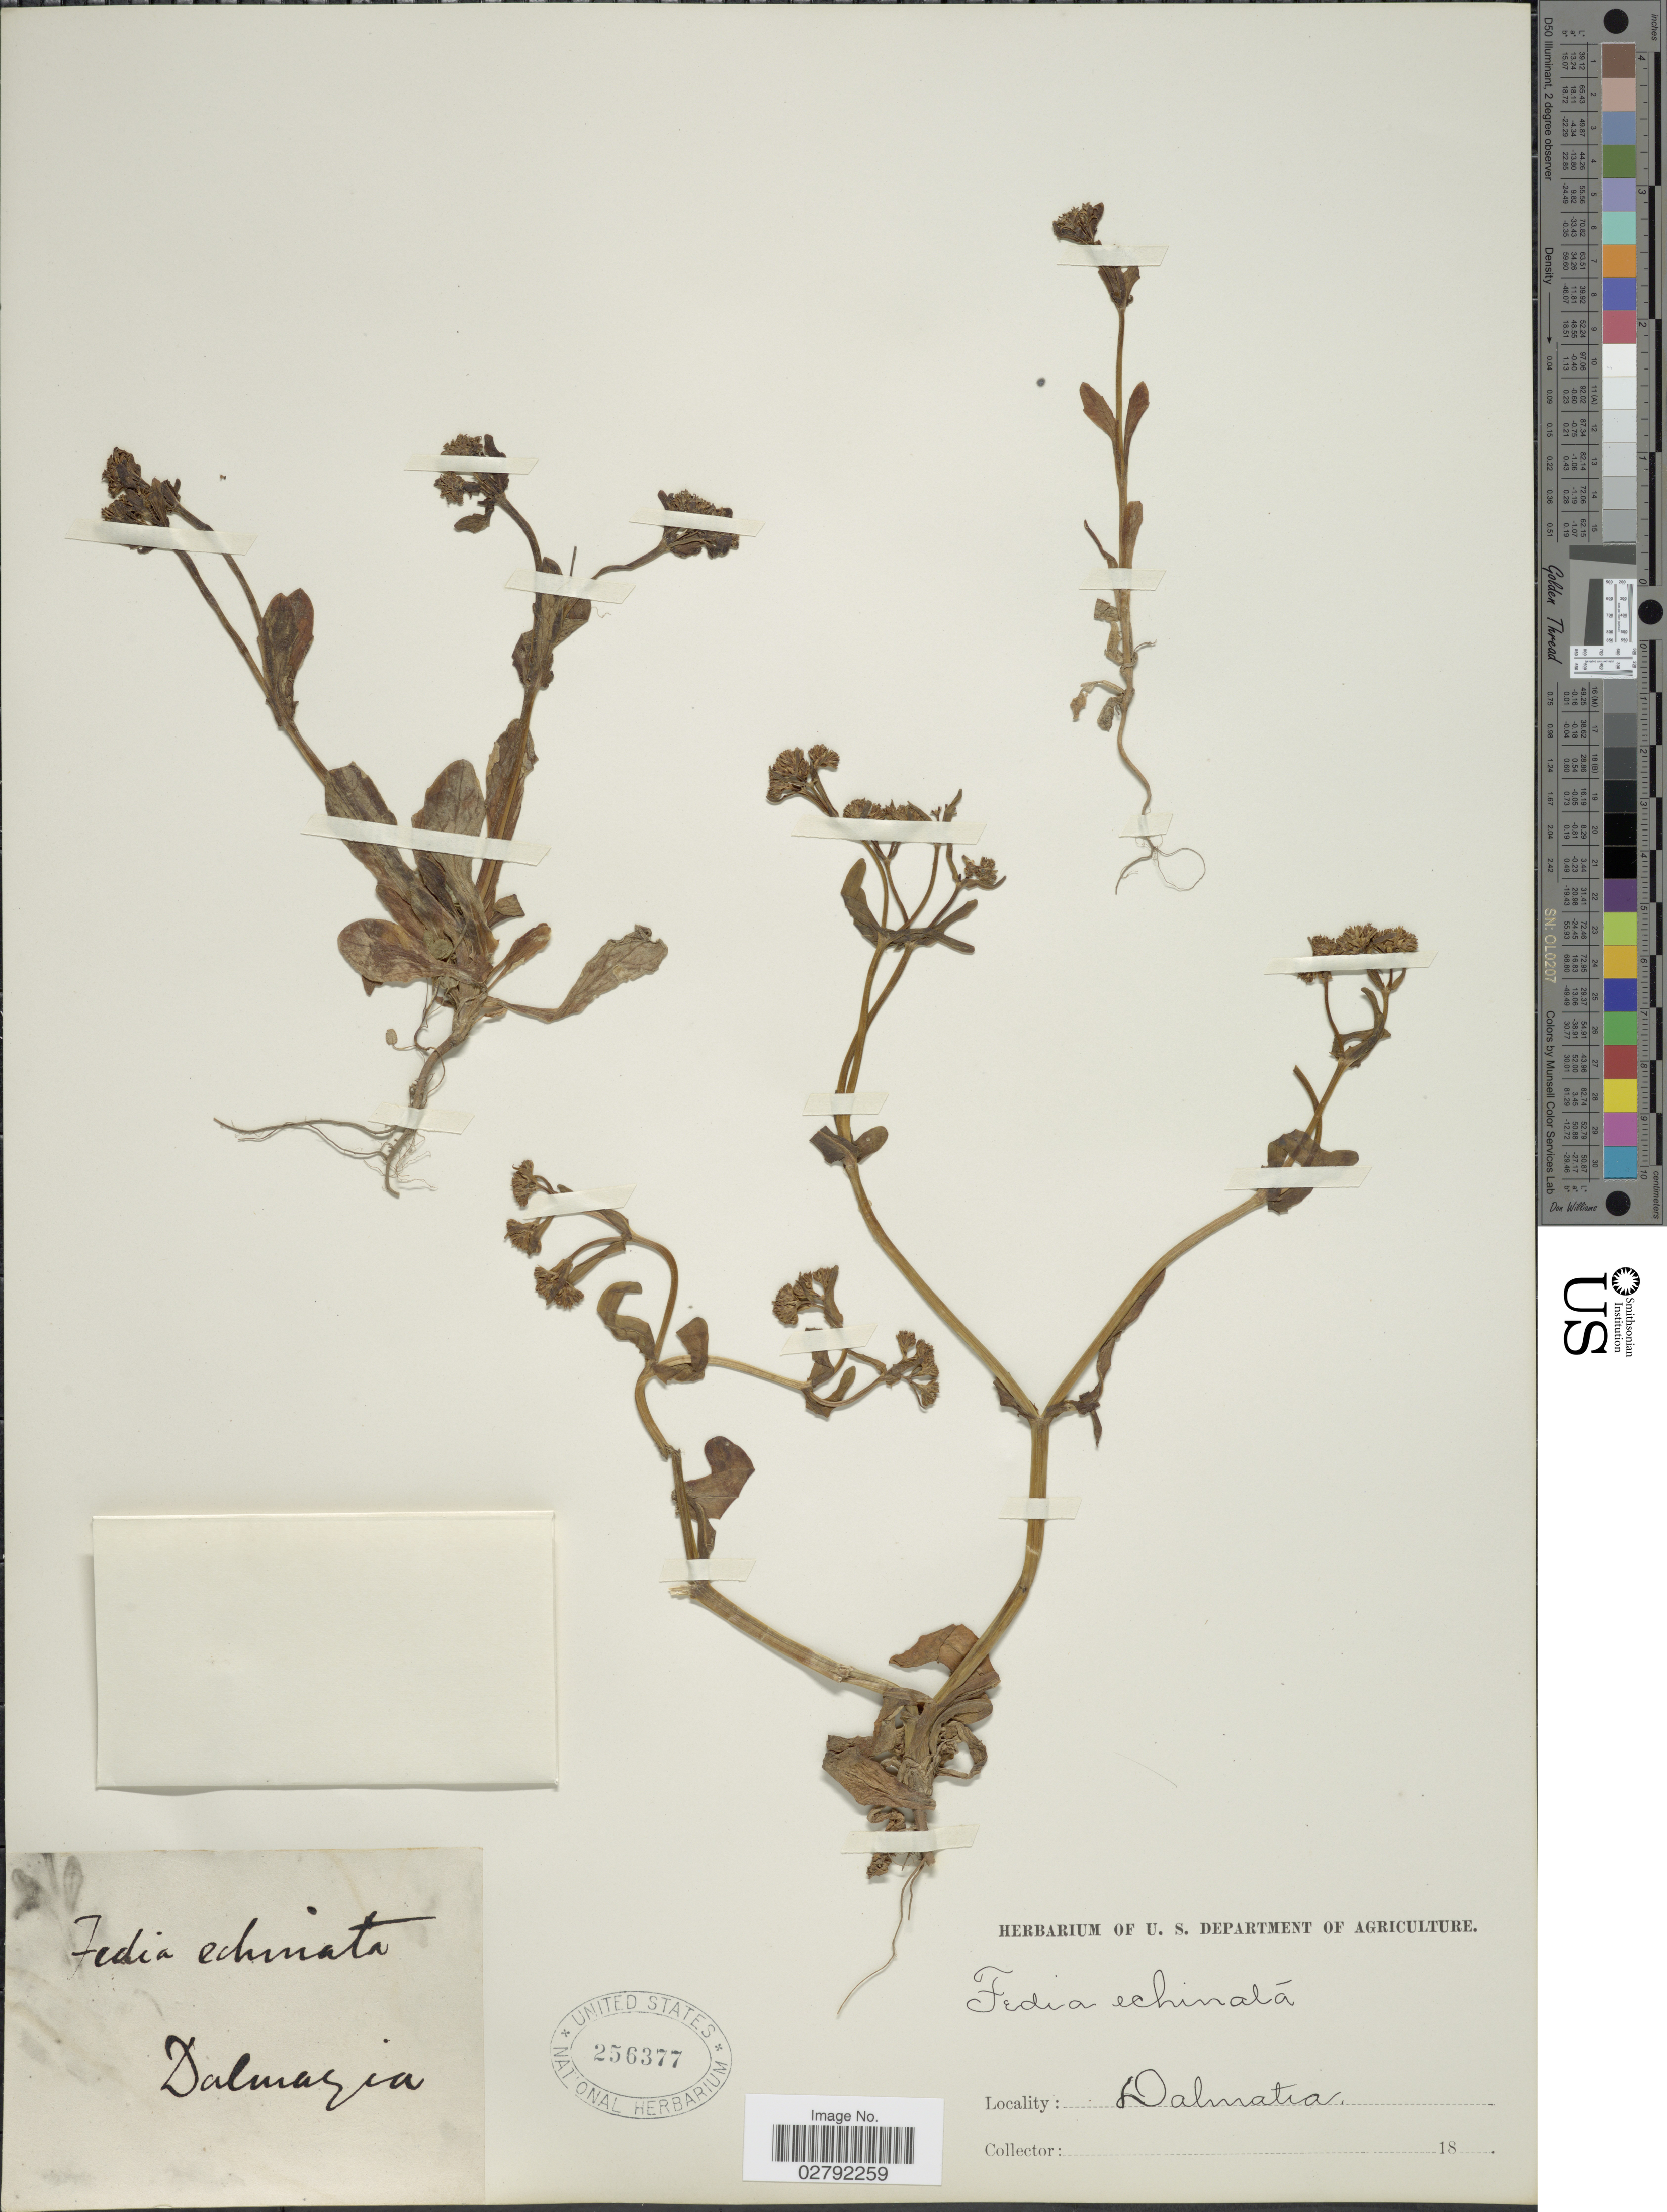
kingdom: Plantae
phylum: Tracheophyta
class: Magnoliopsida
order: Dipsacales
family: Caprifoliaceae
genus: Valerianella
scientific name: Valerianella echinata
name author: (L.) DC.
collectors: ex herb. U. S. Department of Agriculture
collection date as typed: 18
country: Croatia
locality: Dalmatia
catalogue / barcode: US 256377